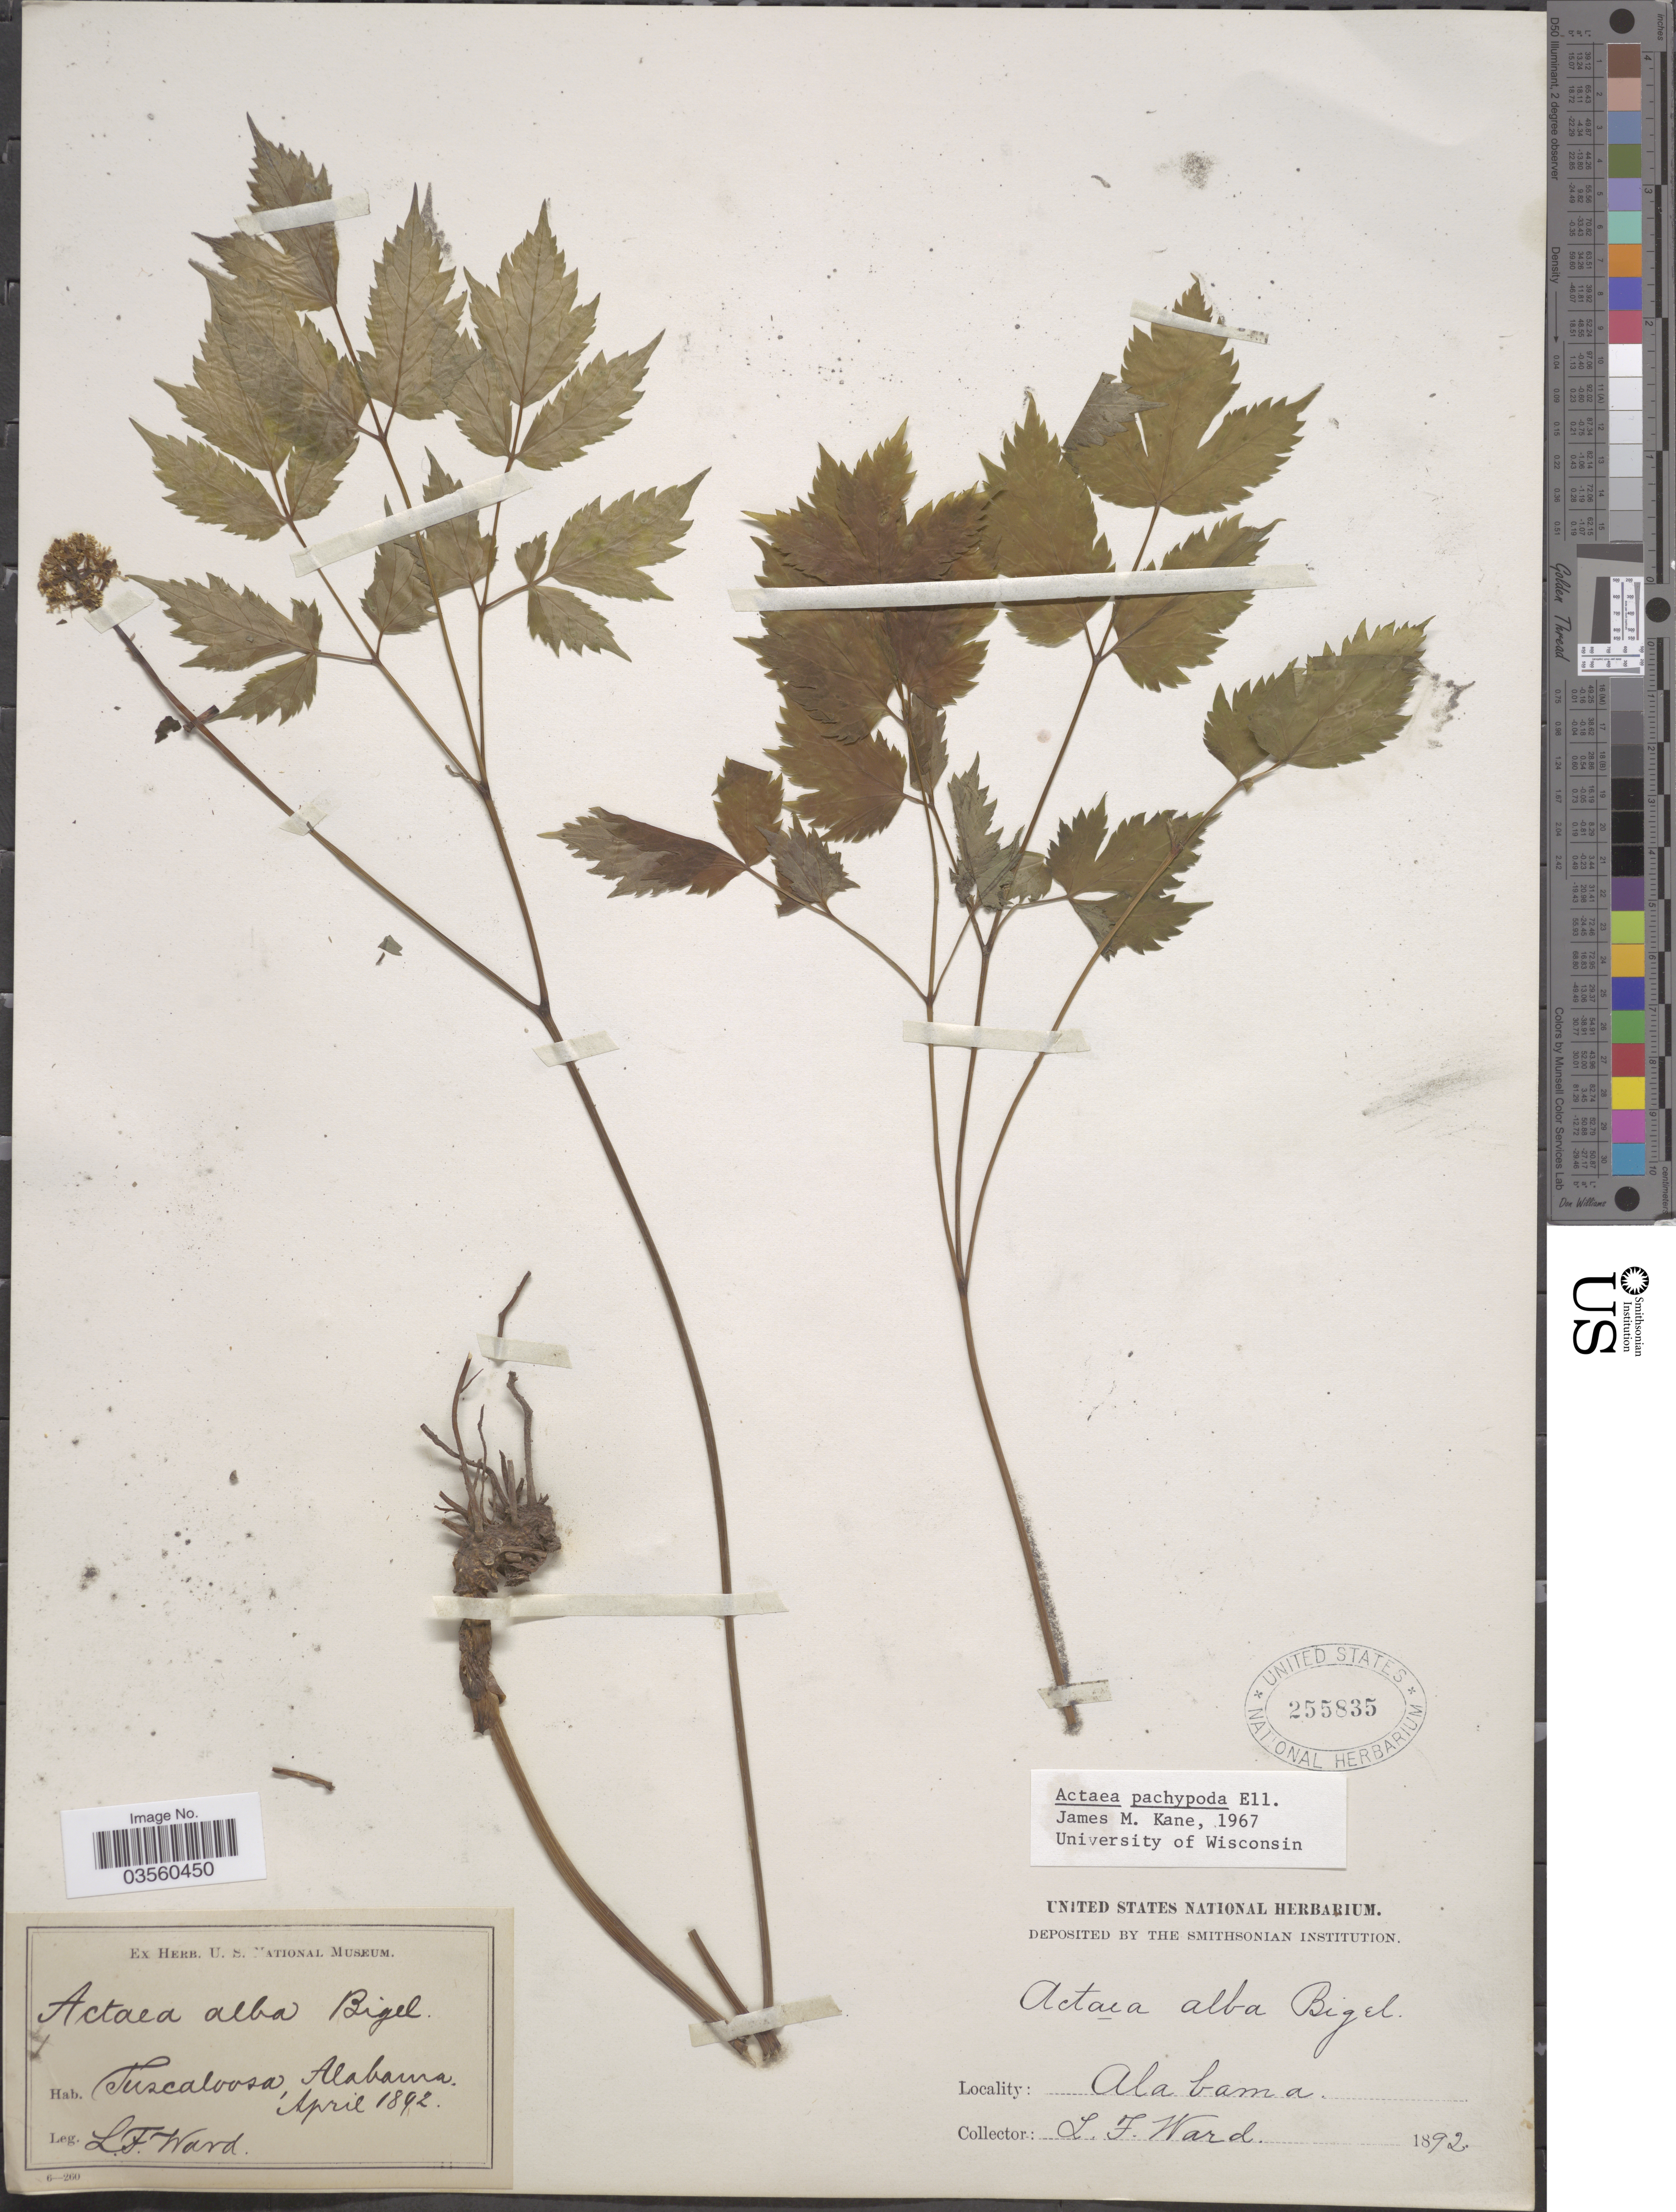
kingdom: Plantae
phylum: Tracheophyta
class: Magnoliopsida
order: Ranunculales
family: Ranunculaceae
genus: Actaea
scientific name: Actaea pachypoda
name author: Elliott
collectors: L. Ward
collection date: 1892-04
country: United States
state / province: Alabama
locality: Tuscaloosa.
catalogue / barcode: US 255835